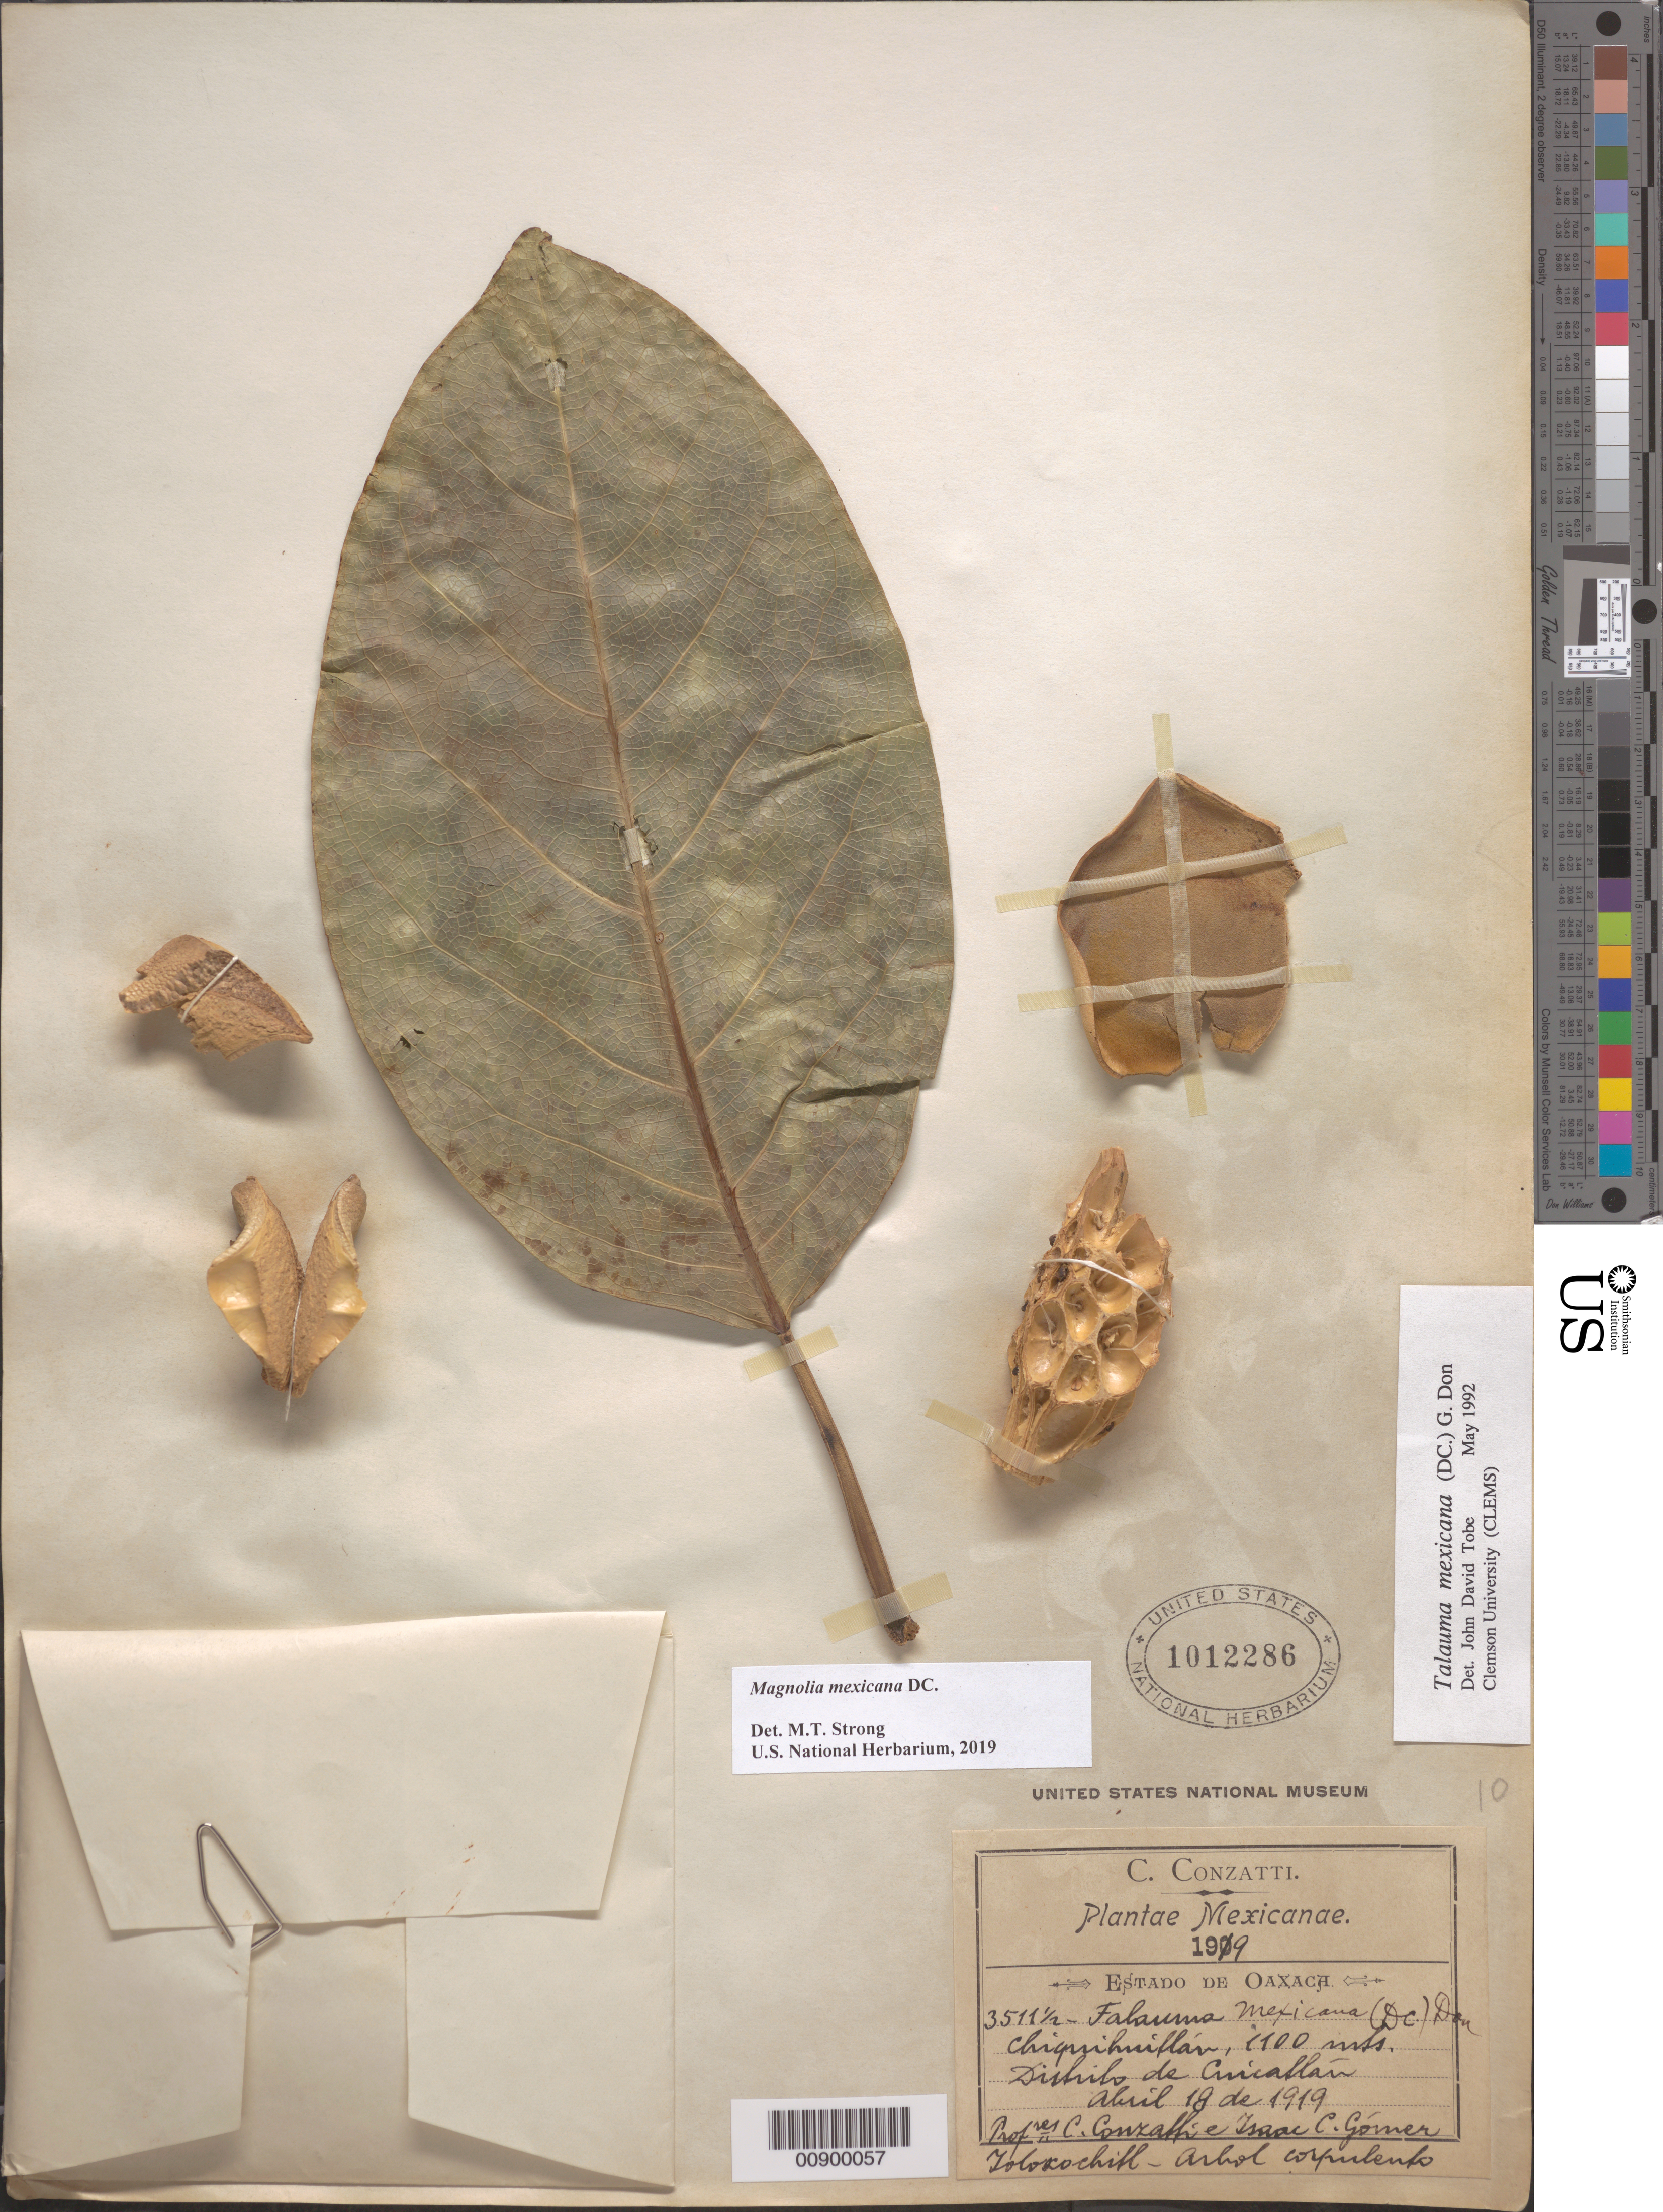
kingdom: Plantae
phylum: Tracheophyta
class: Magnoliopsida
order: Magnoliales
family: Magnoliaceae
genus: Magnolia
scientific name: Magnolia mexicana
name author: DC.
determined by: Strong, Mark T., (BOT), Smithsonian Institution - National Museum of Natural History (UNITED STATES)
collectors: C. Conzatti & I. Gomer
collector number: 3511½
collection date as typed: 18 Apr 1919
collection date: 1919-04-18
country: Mexico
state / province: Oaxaca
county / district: Cuicatlán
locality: Chiquihuitlán, Distrito de Cuicatlán, Oaxaca.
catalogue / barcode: US 1012286